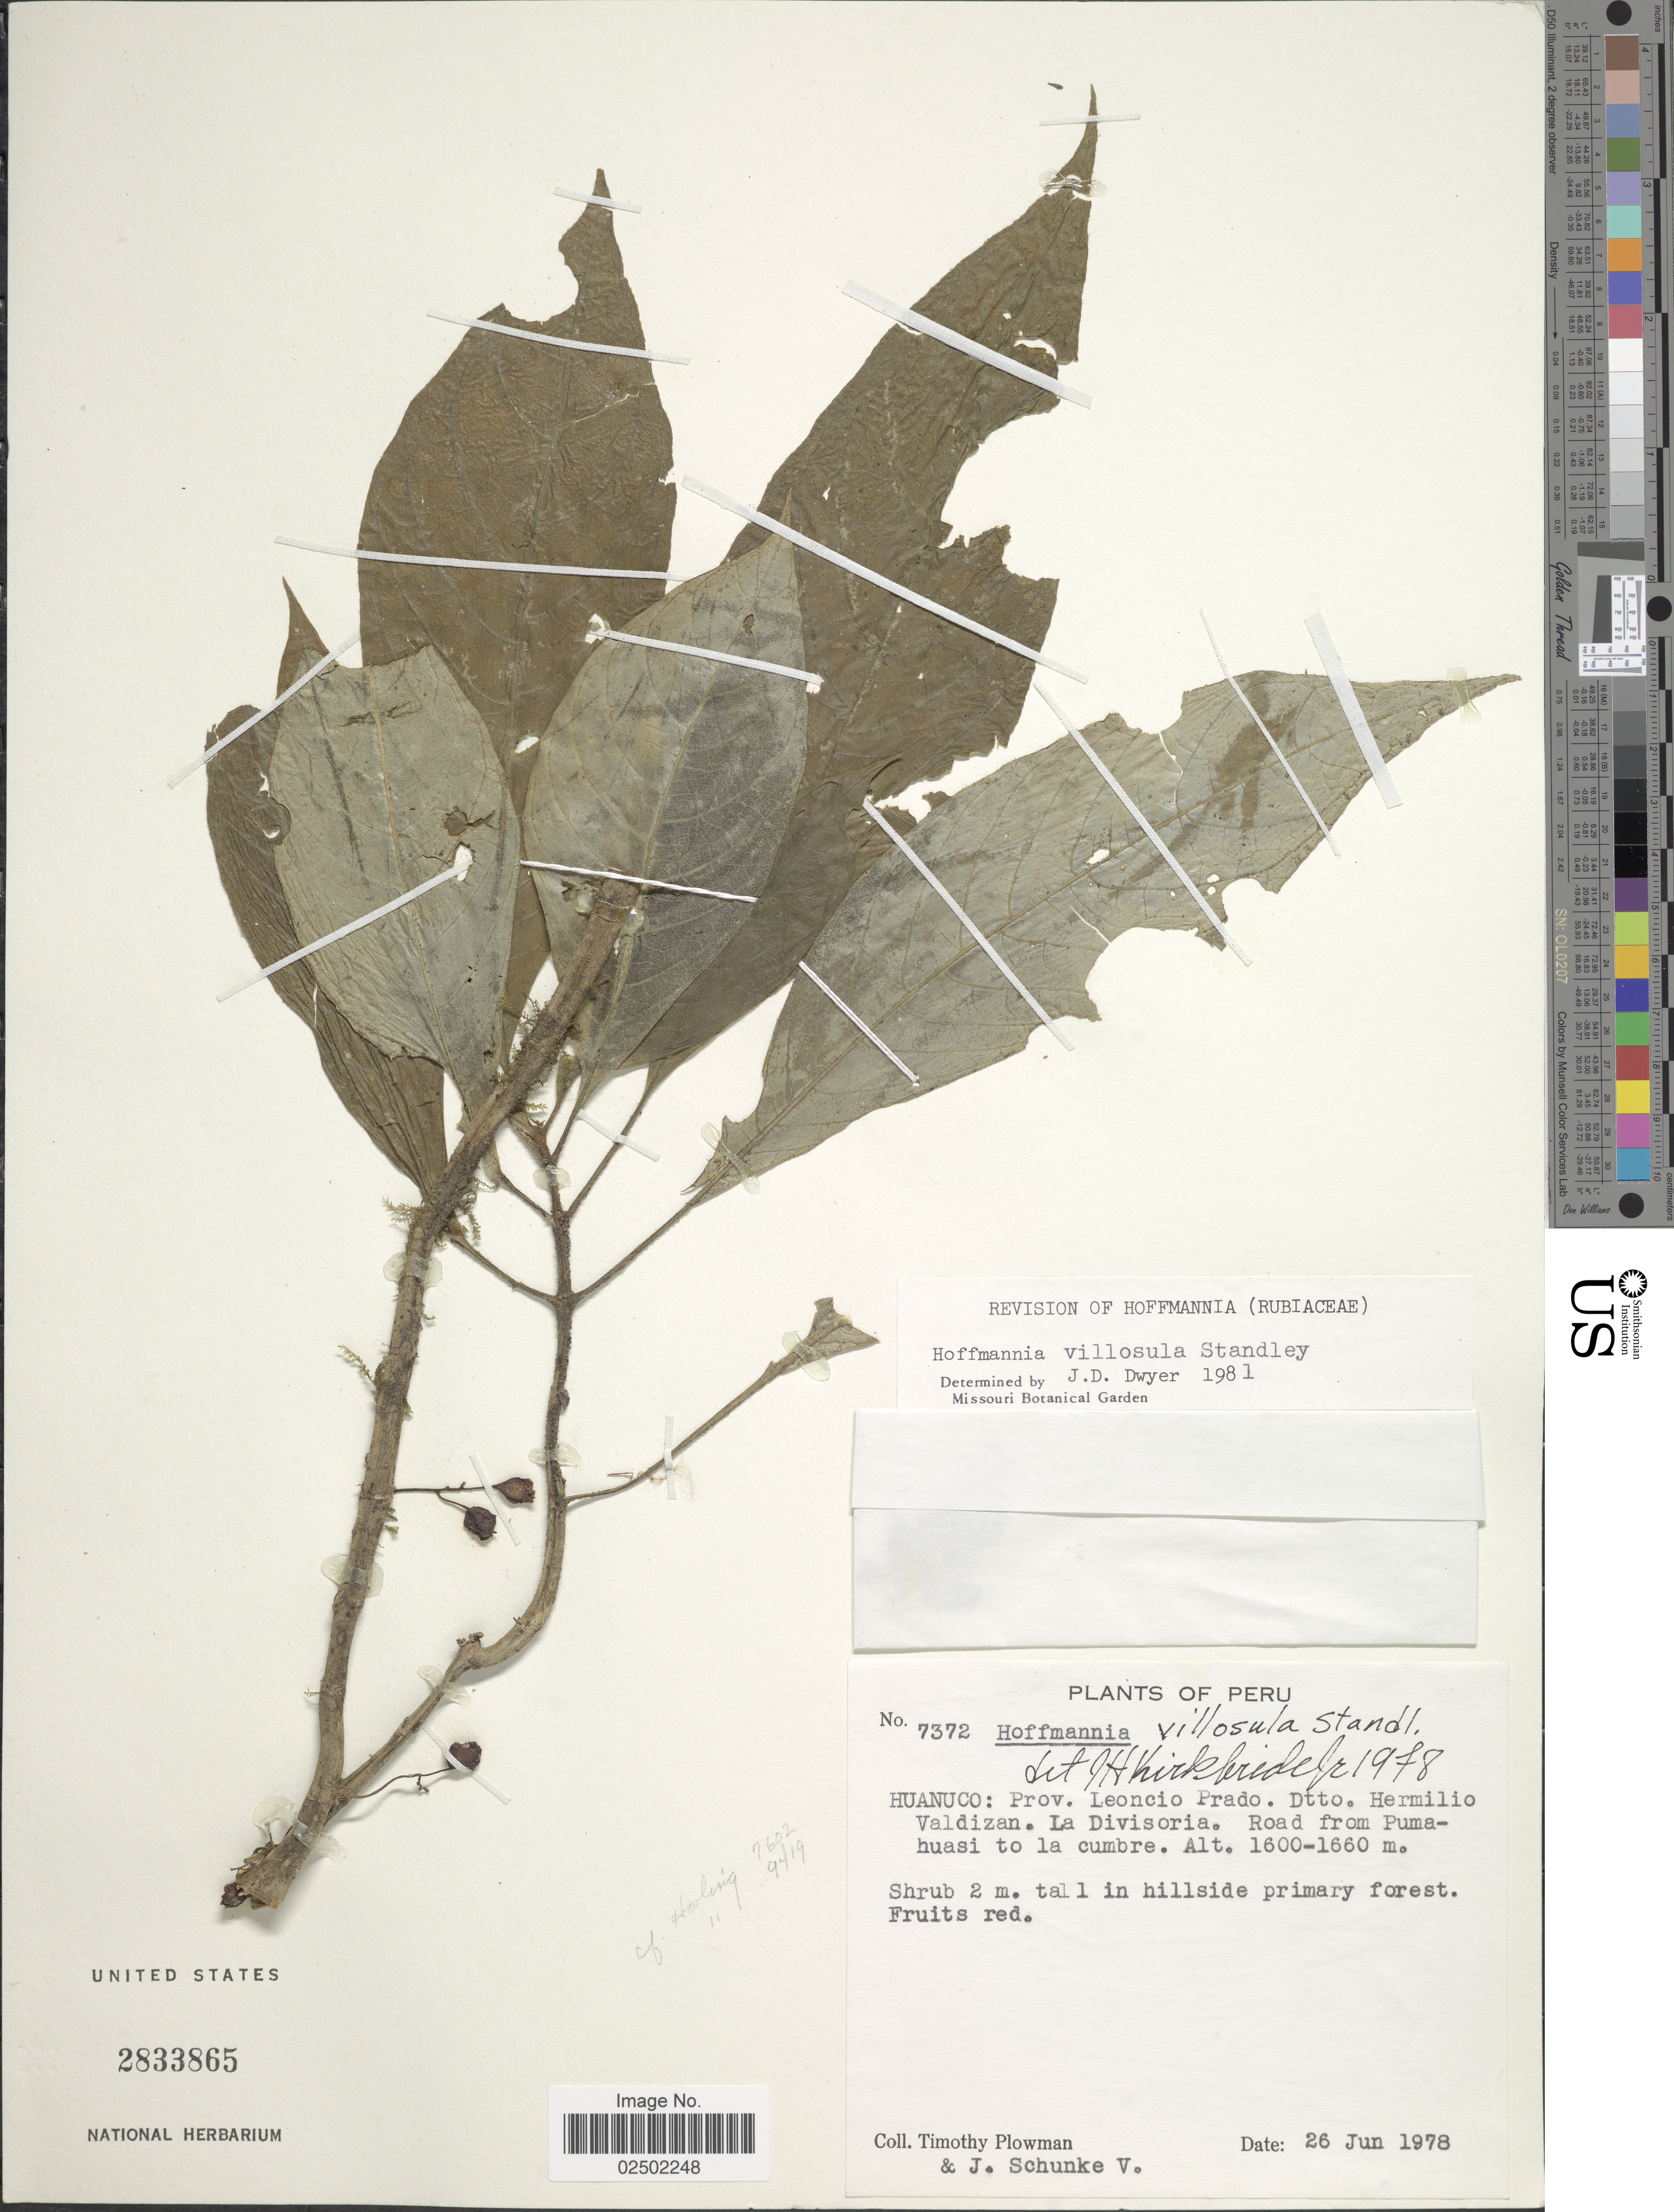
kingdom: Plantae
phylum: Tracheophyta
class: Magnoliopsida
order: Gentianales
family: Rubiaceae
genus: Hoffmannia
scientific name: Hoffmannia villosula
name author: Standl.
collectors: T. Plowman & J. Schunke Vigo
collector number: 7372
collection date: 1978-06-26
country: Peru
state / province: Huánuco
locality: Huanuco: Prov. Leoncio Prado, Dtto. Hermiio Valdizan, La Divisorio, Road from Pumahuasi to La Cumbre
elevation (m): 1600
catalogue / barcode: US 2833865